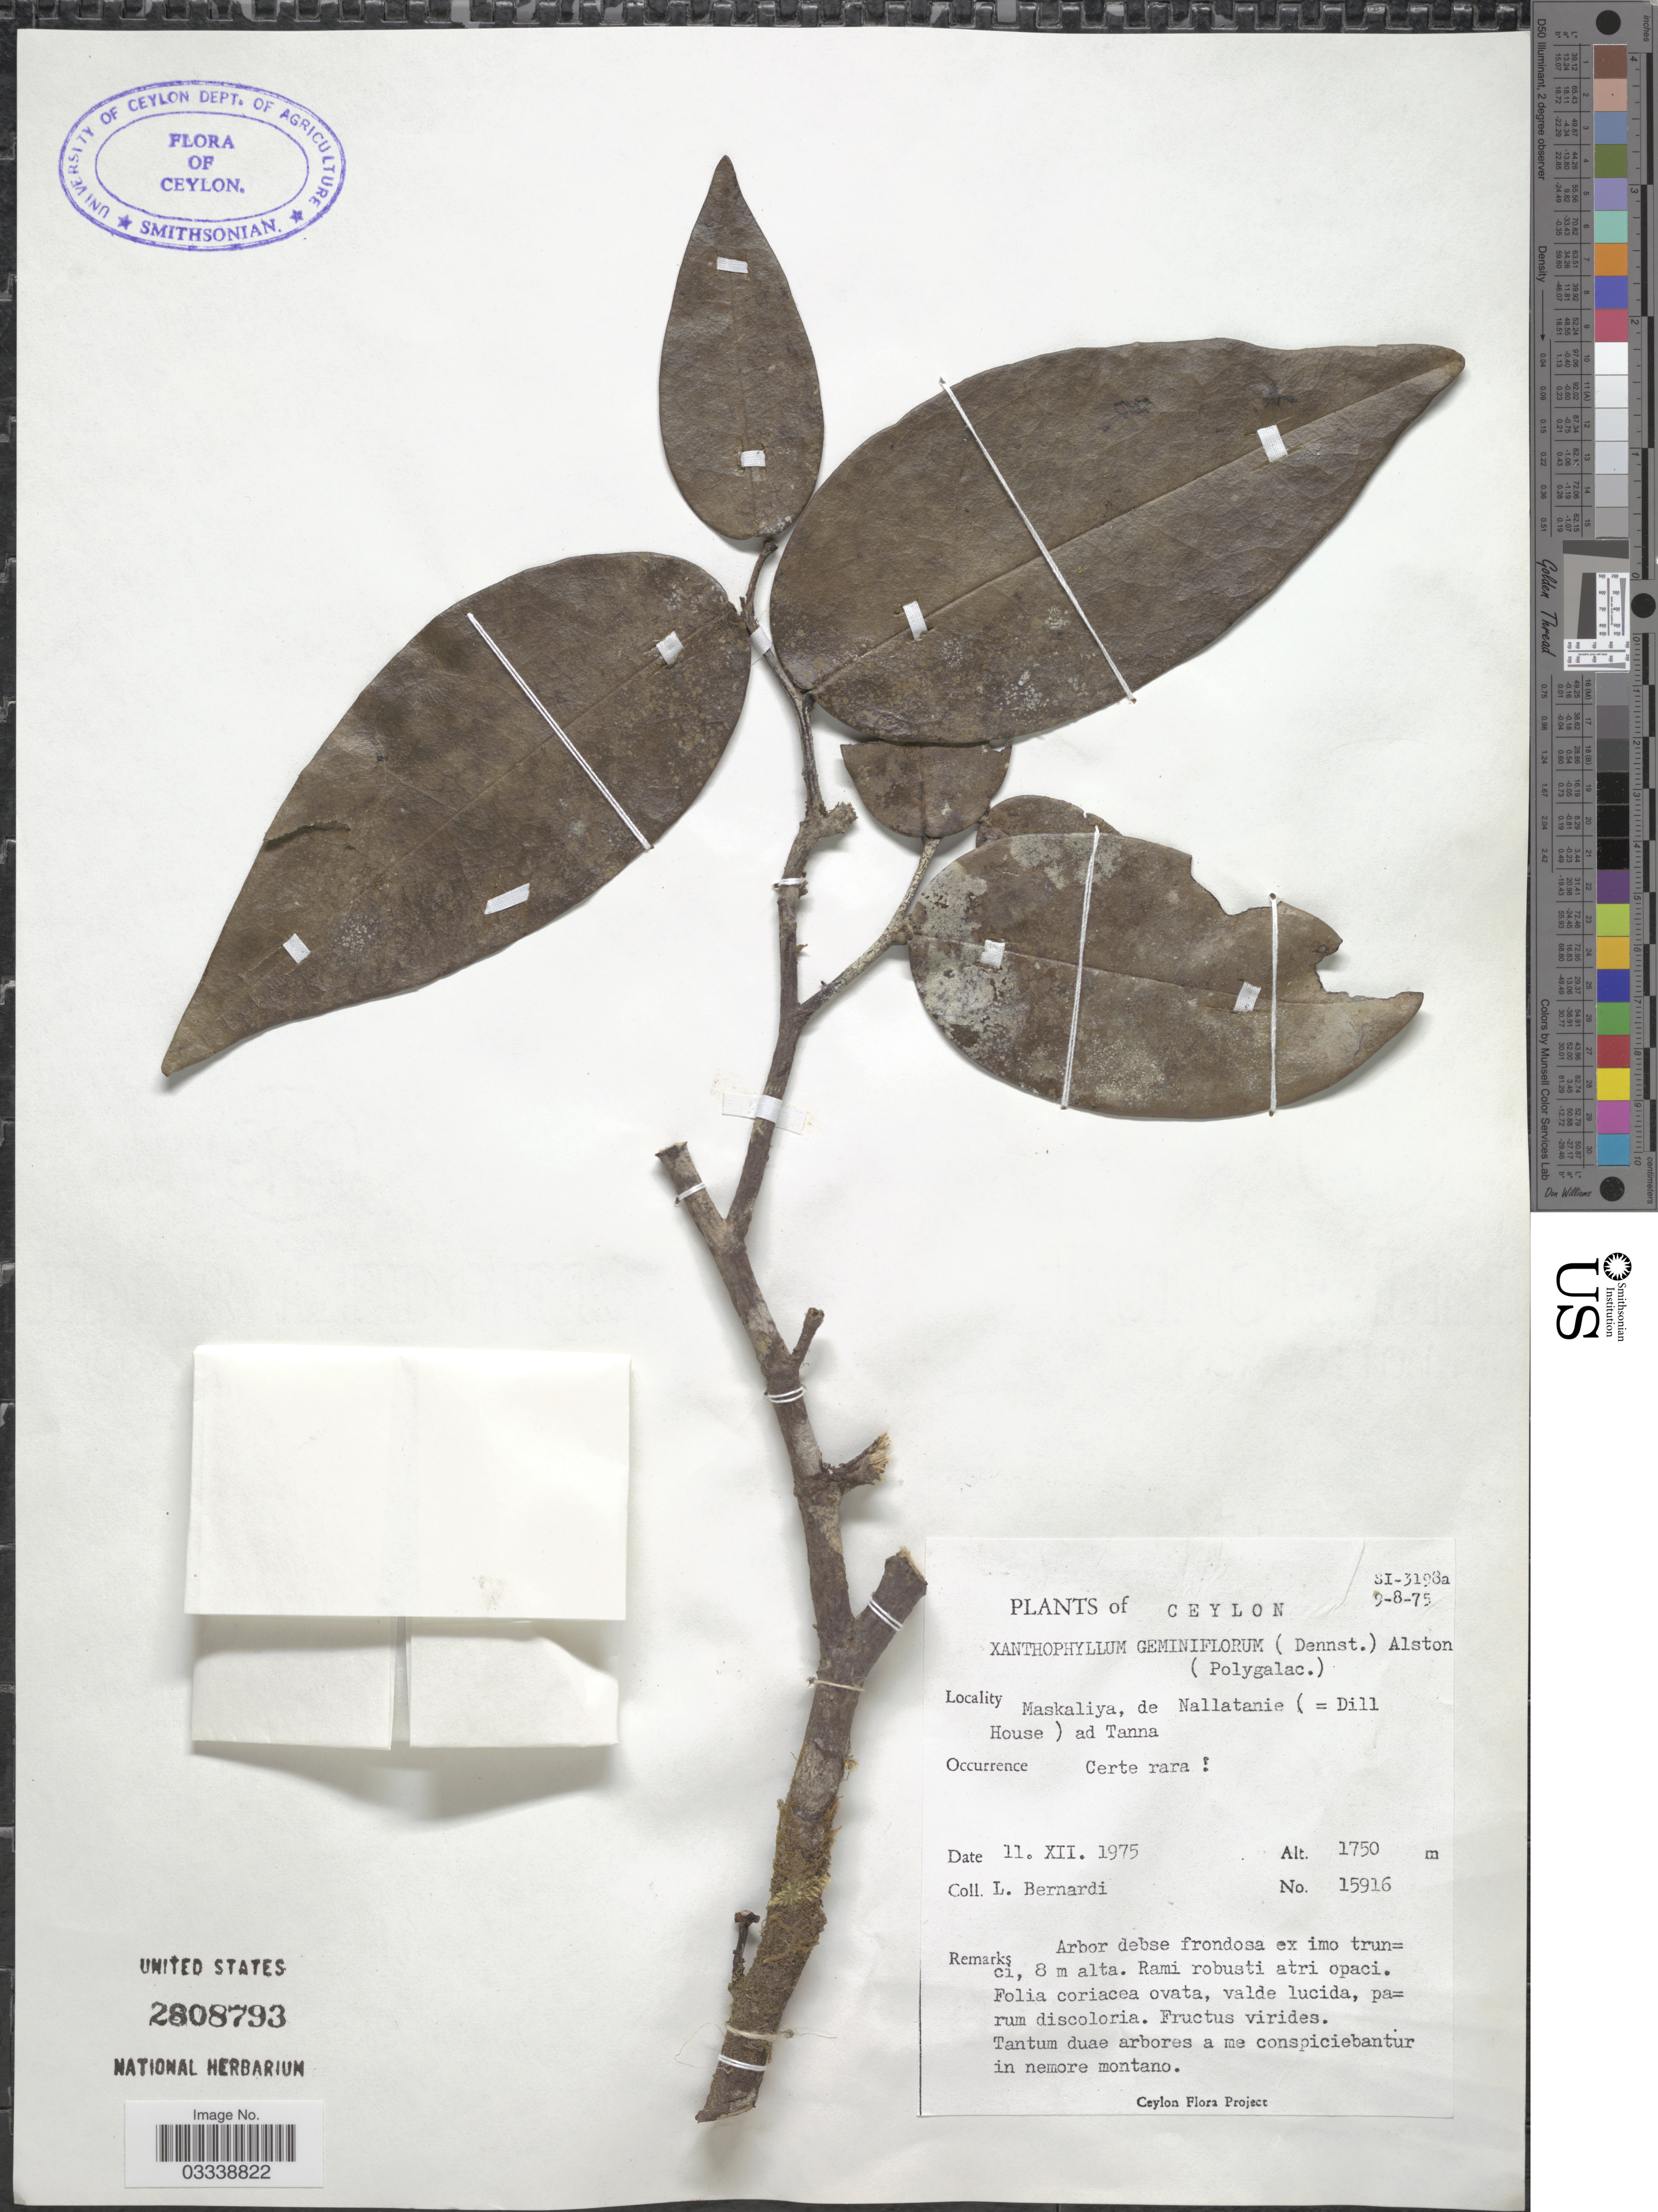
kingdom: Plantae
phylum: Tracheophyta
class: Magnoliopsida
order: Fabales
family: Polygalaceae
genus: Xanthophyllum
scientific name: Xanthophyllum zeylanicum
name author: Meijden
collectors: L. Bernardi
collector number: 15916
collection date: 1975-12-11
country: Sri Lanka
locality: Ceylon. Maskaliya, de Nallatanie (= Dill House) ad Tanna. Certa rara. [unsure placement]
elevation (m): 1750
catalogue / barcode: US 2808793